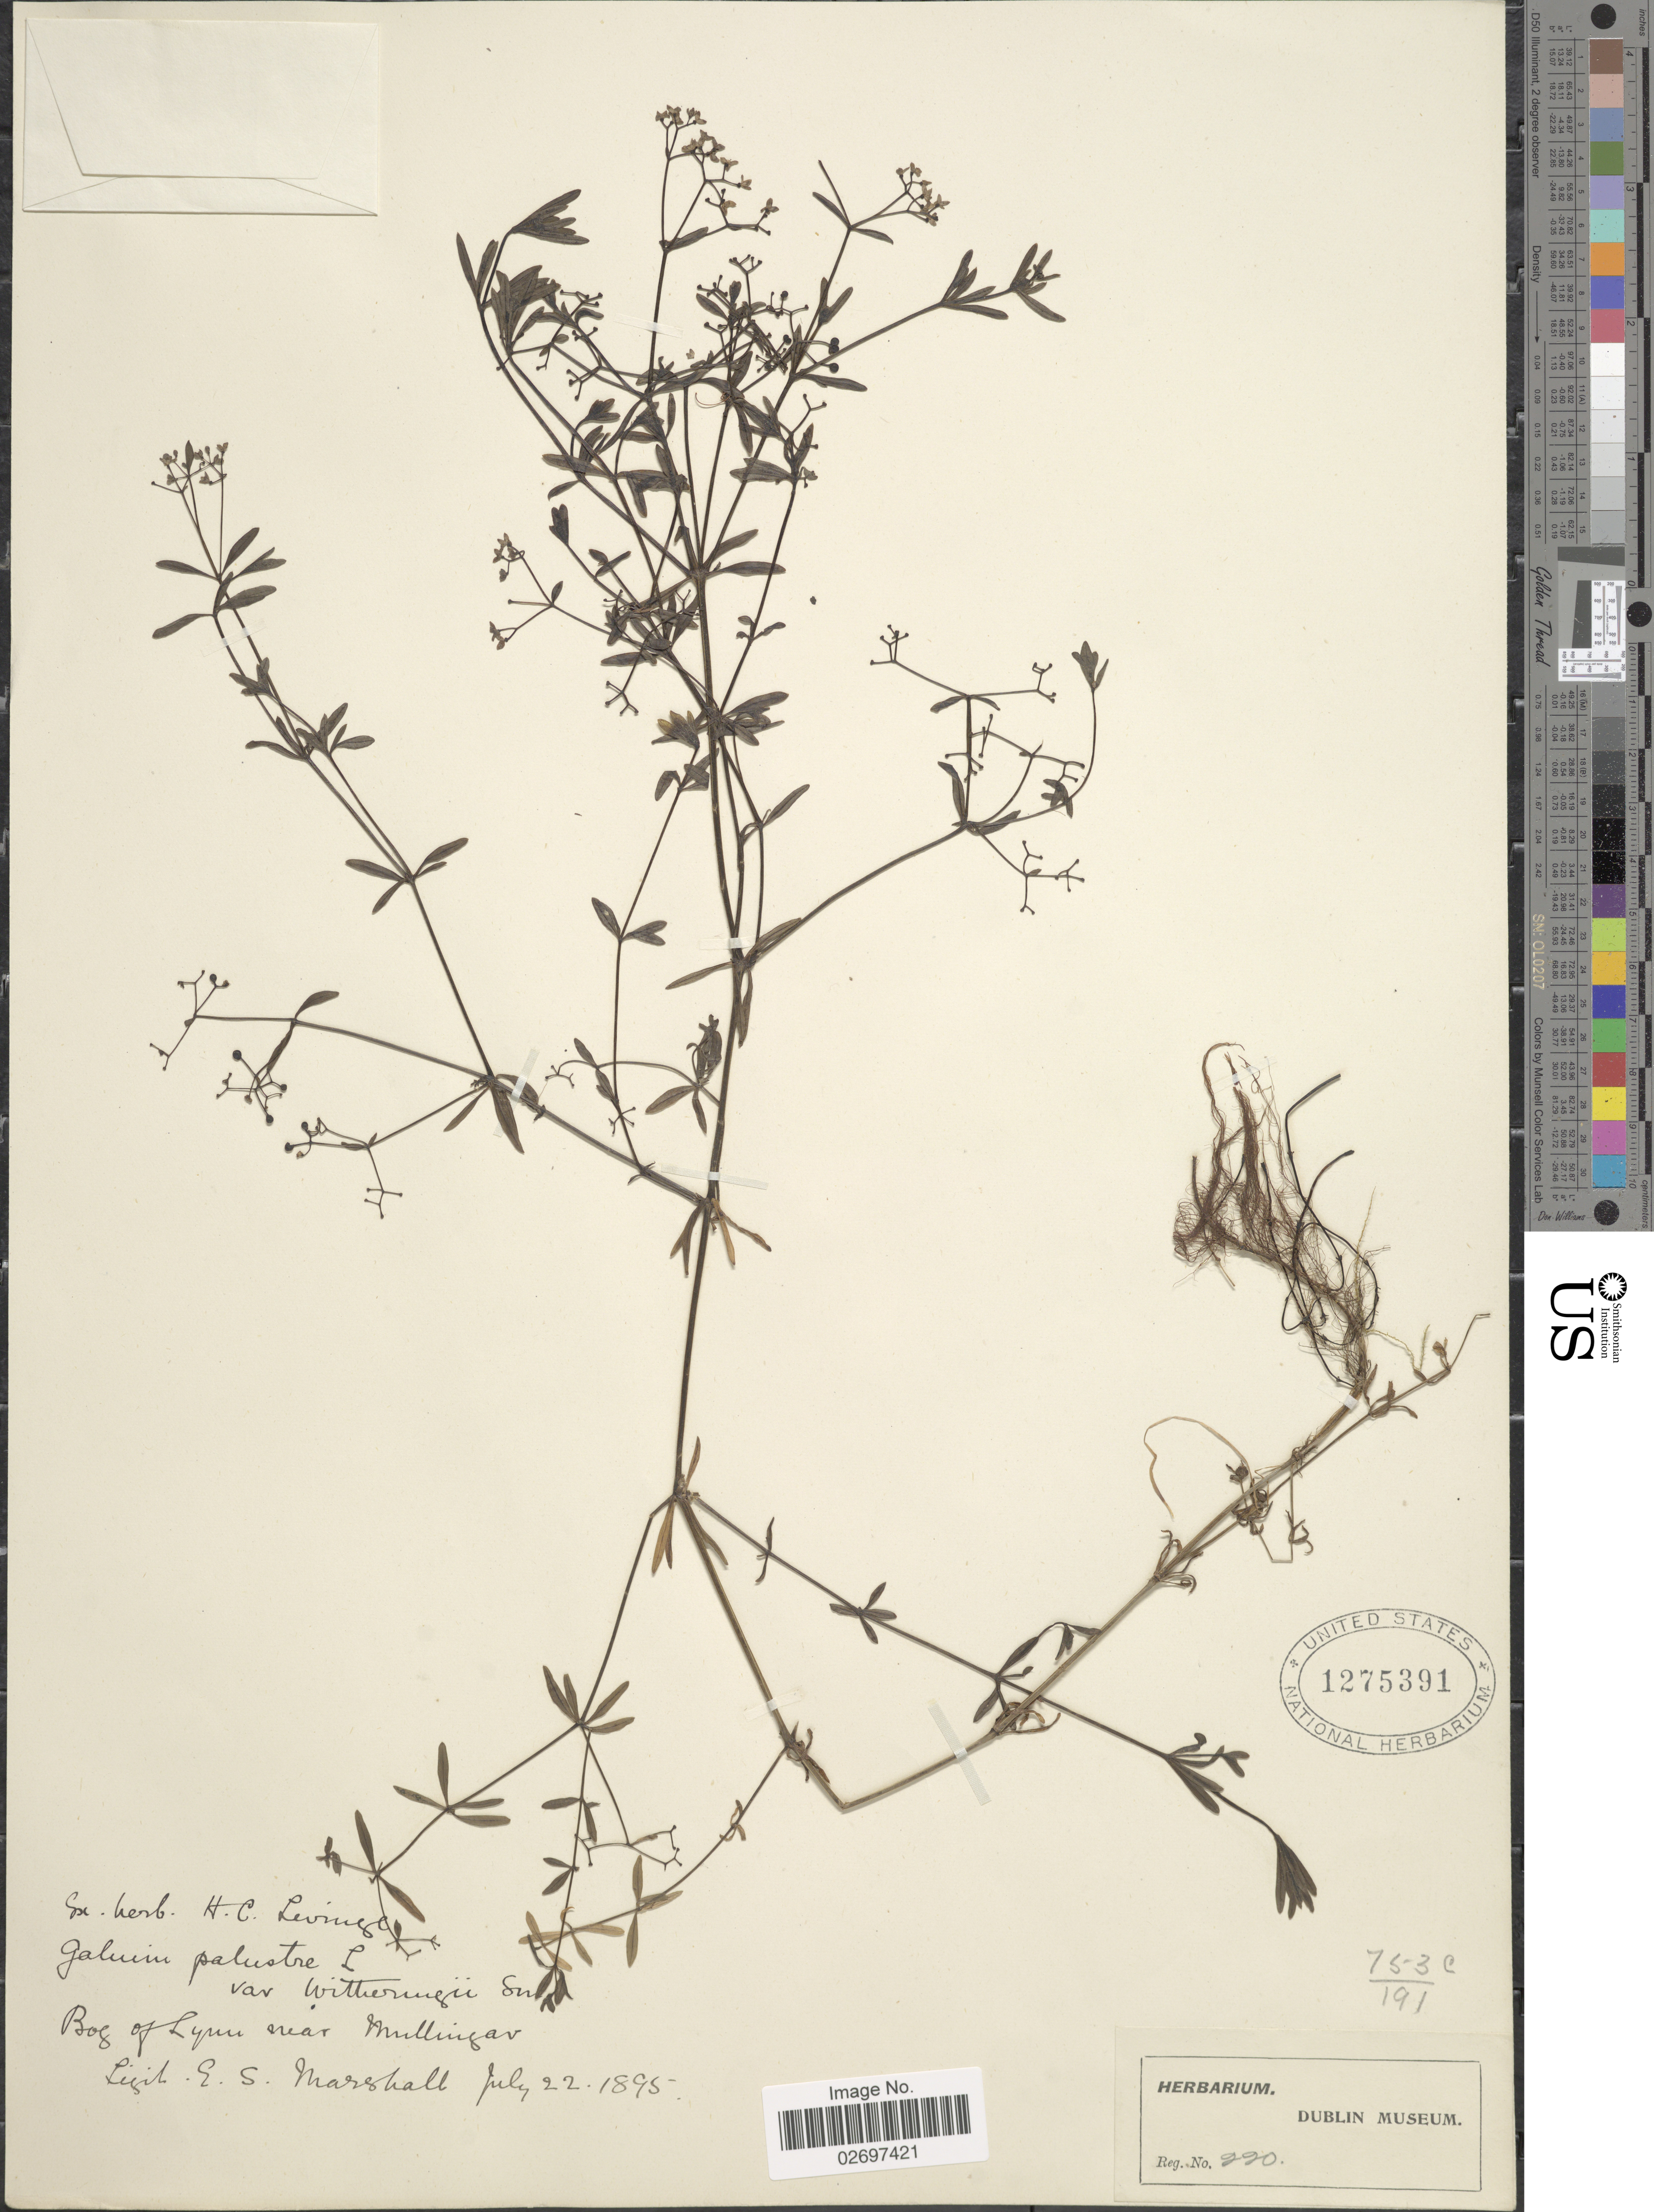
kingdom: Plantae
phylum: Tracheophyta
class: Magnoliopsida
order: Gentianales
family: Rubiaceae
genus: Galium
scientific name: Galium palustre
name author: L.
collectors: E. S. Marshall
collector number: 220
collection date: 1895-07-22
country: ireland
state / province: Leinster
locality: Bog of Lymn near Mullingar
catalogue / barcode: US 1275391